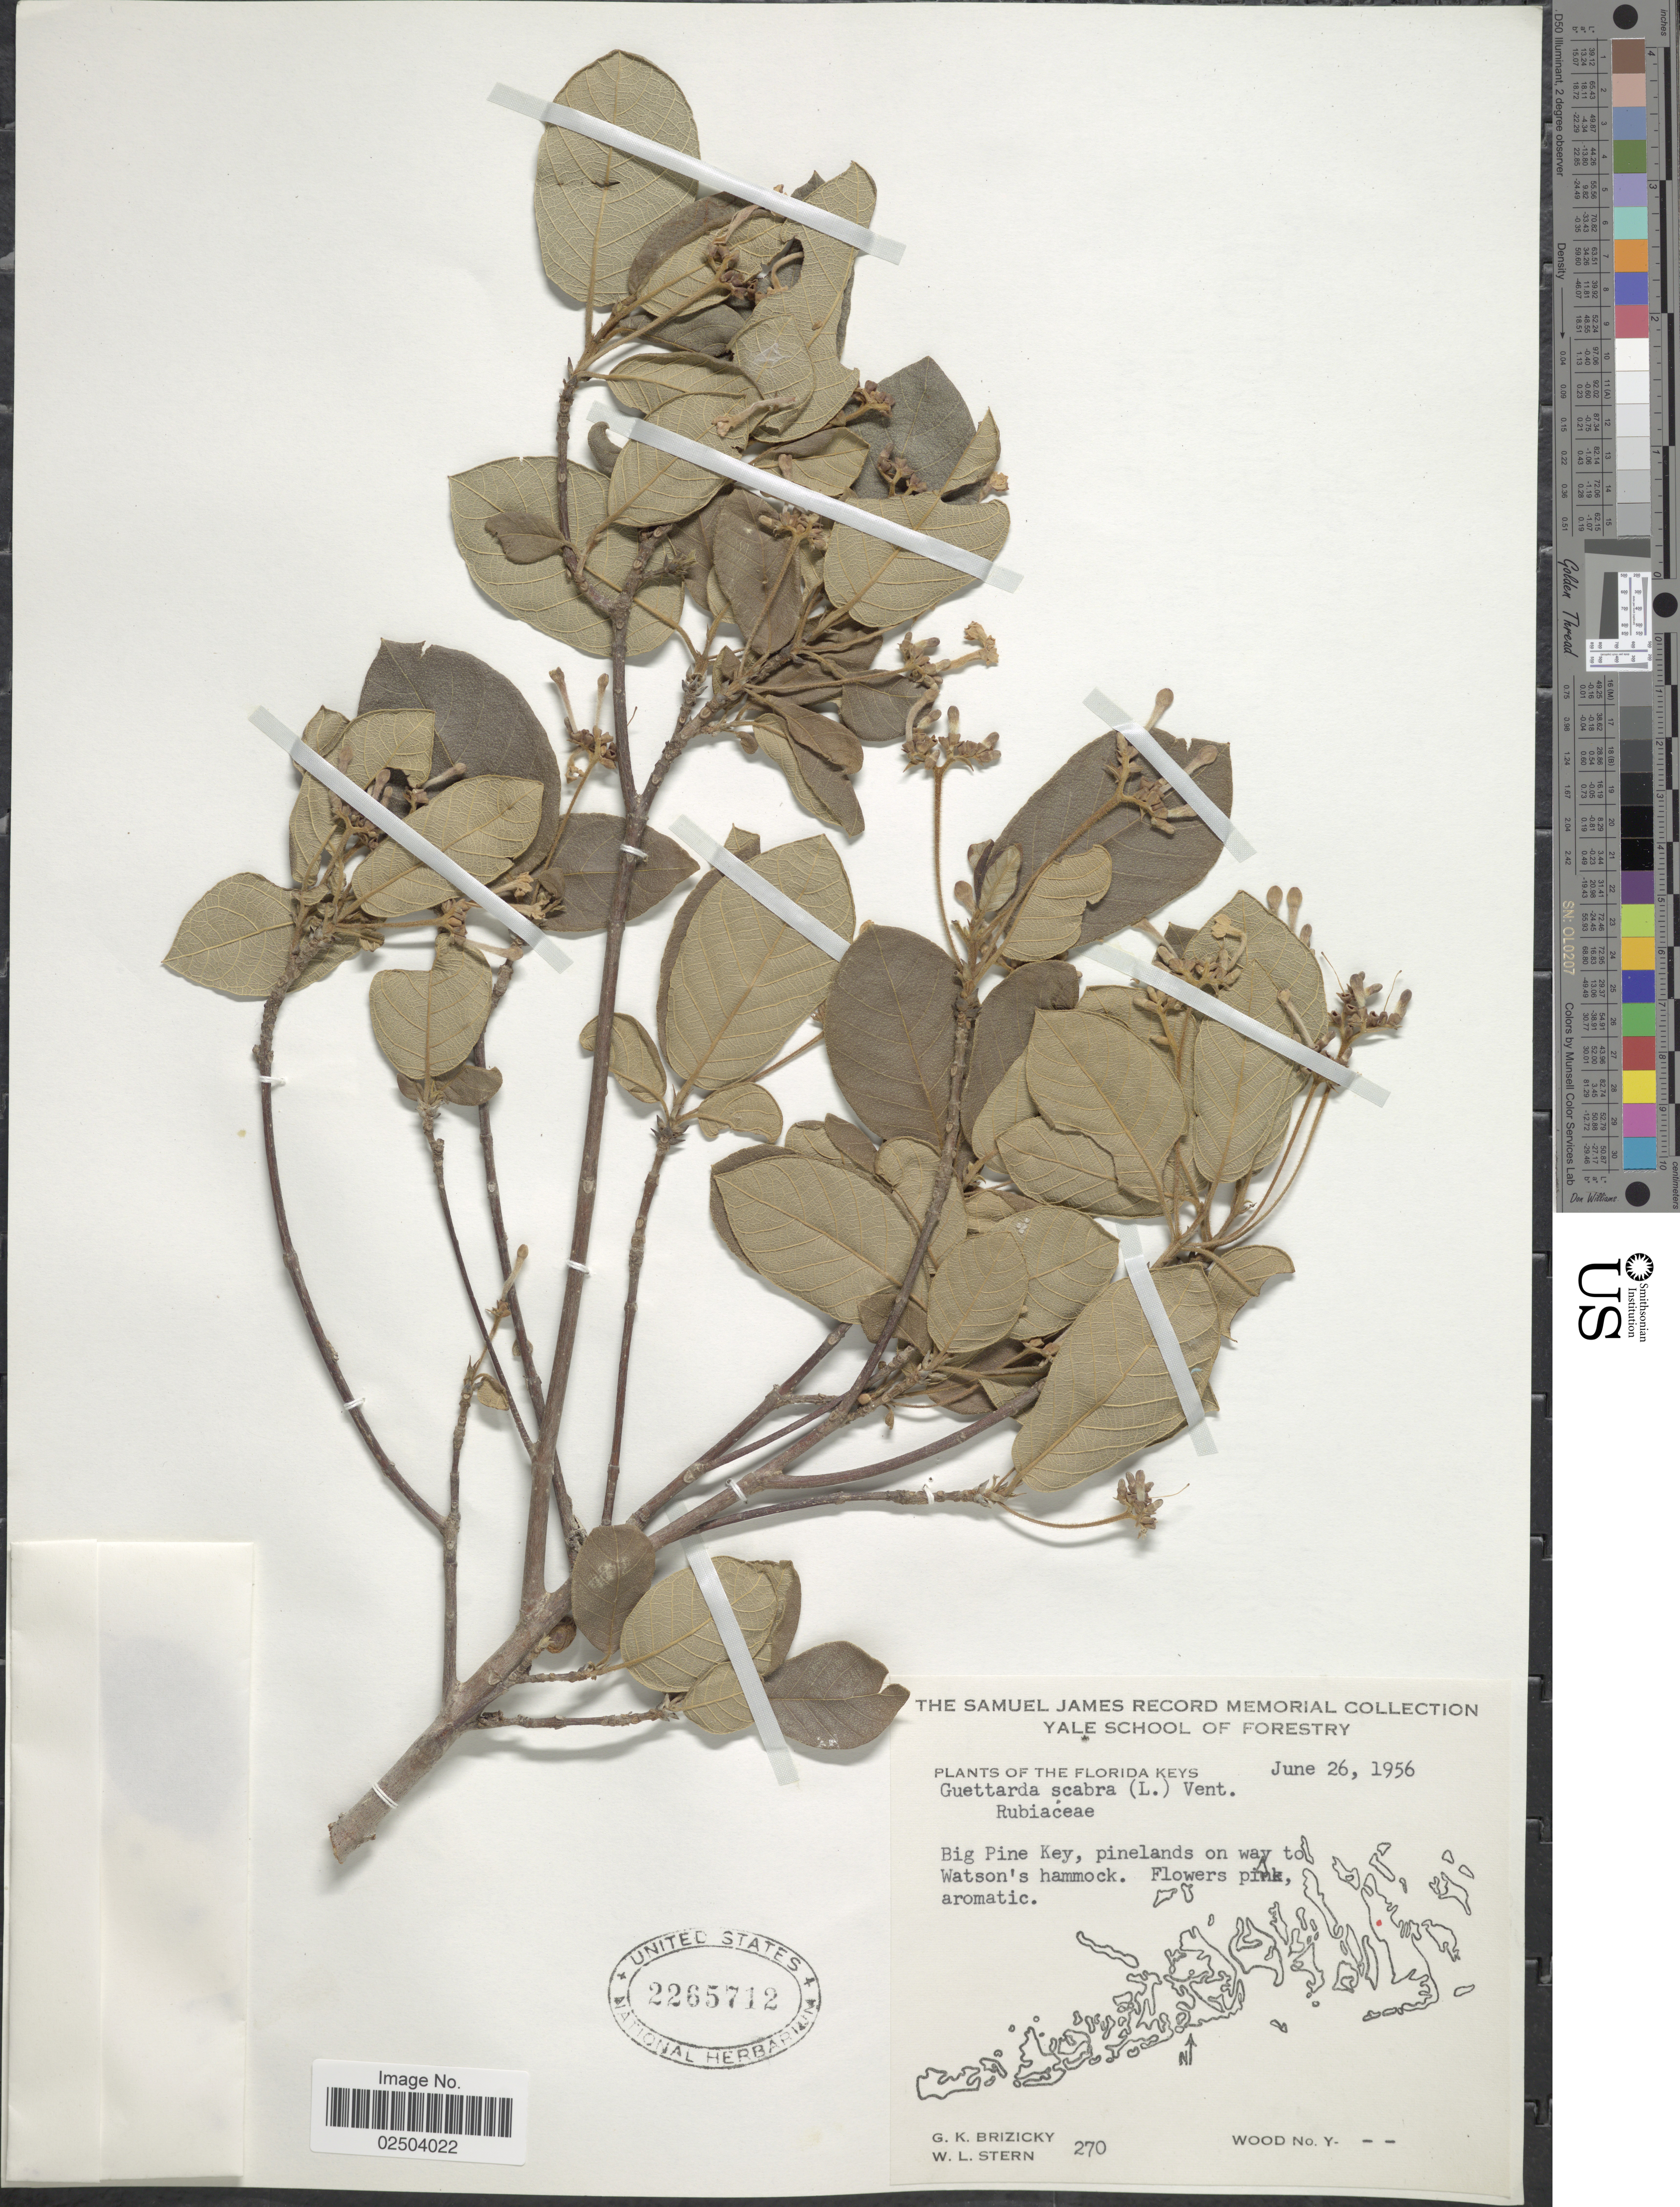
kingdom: Plantae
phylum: Tracheophyta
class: Magnoliopsida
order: Gentianales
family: Rubiaceae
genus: Guettarda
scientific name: Guettarda scabra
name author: (L.) Vent.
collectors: G. K. Brizicky & W. L. Stern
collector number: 270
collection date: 1956-06-26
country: United States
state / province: Florida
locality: Florida Keys. Big Pine Key, pinelands on way to Watson's hammock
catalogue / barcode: US 2265712